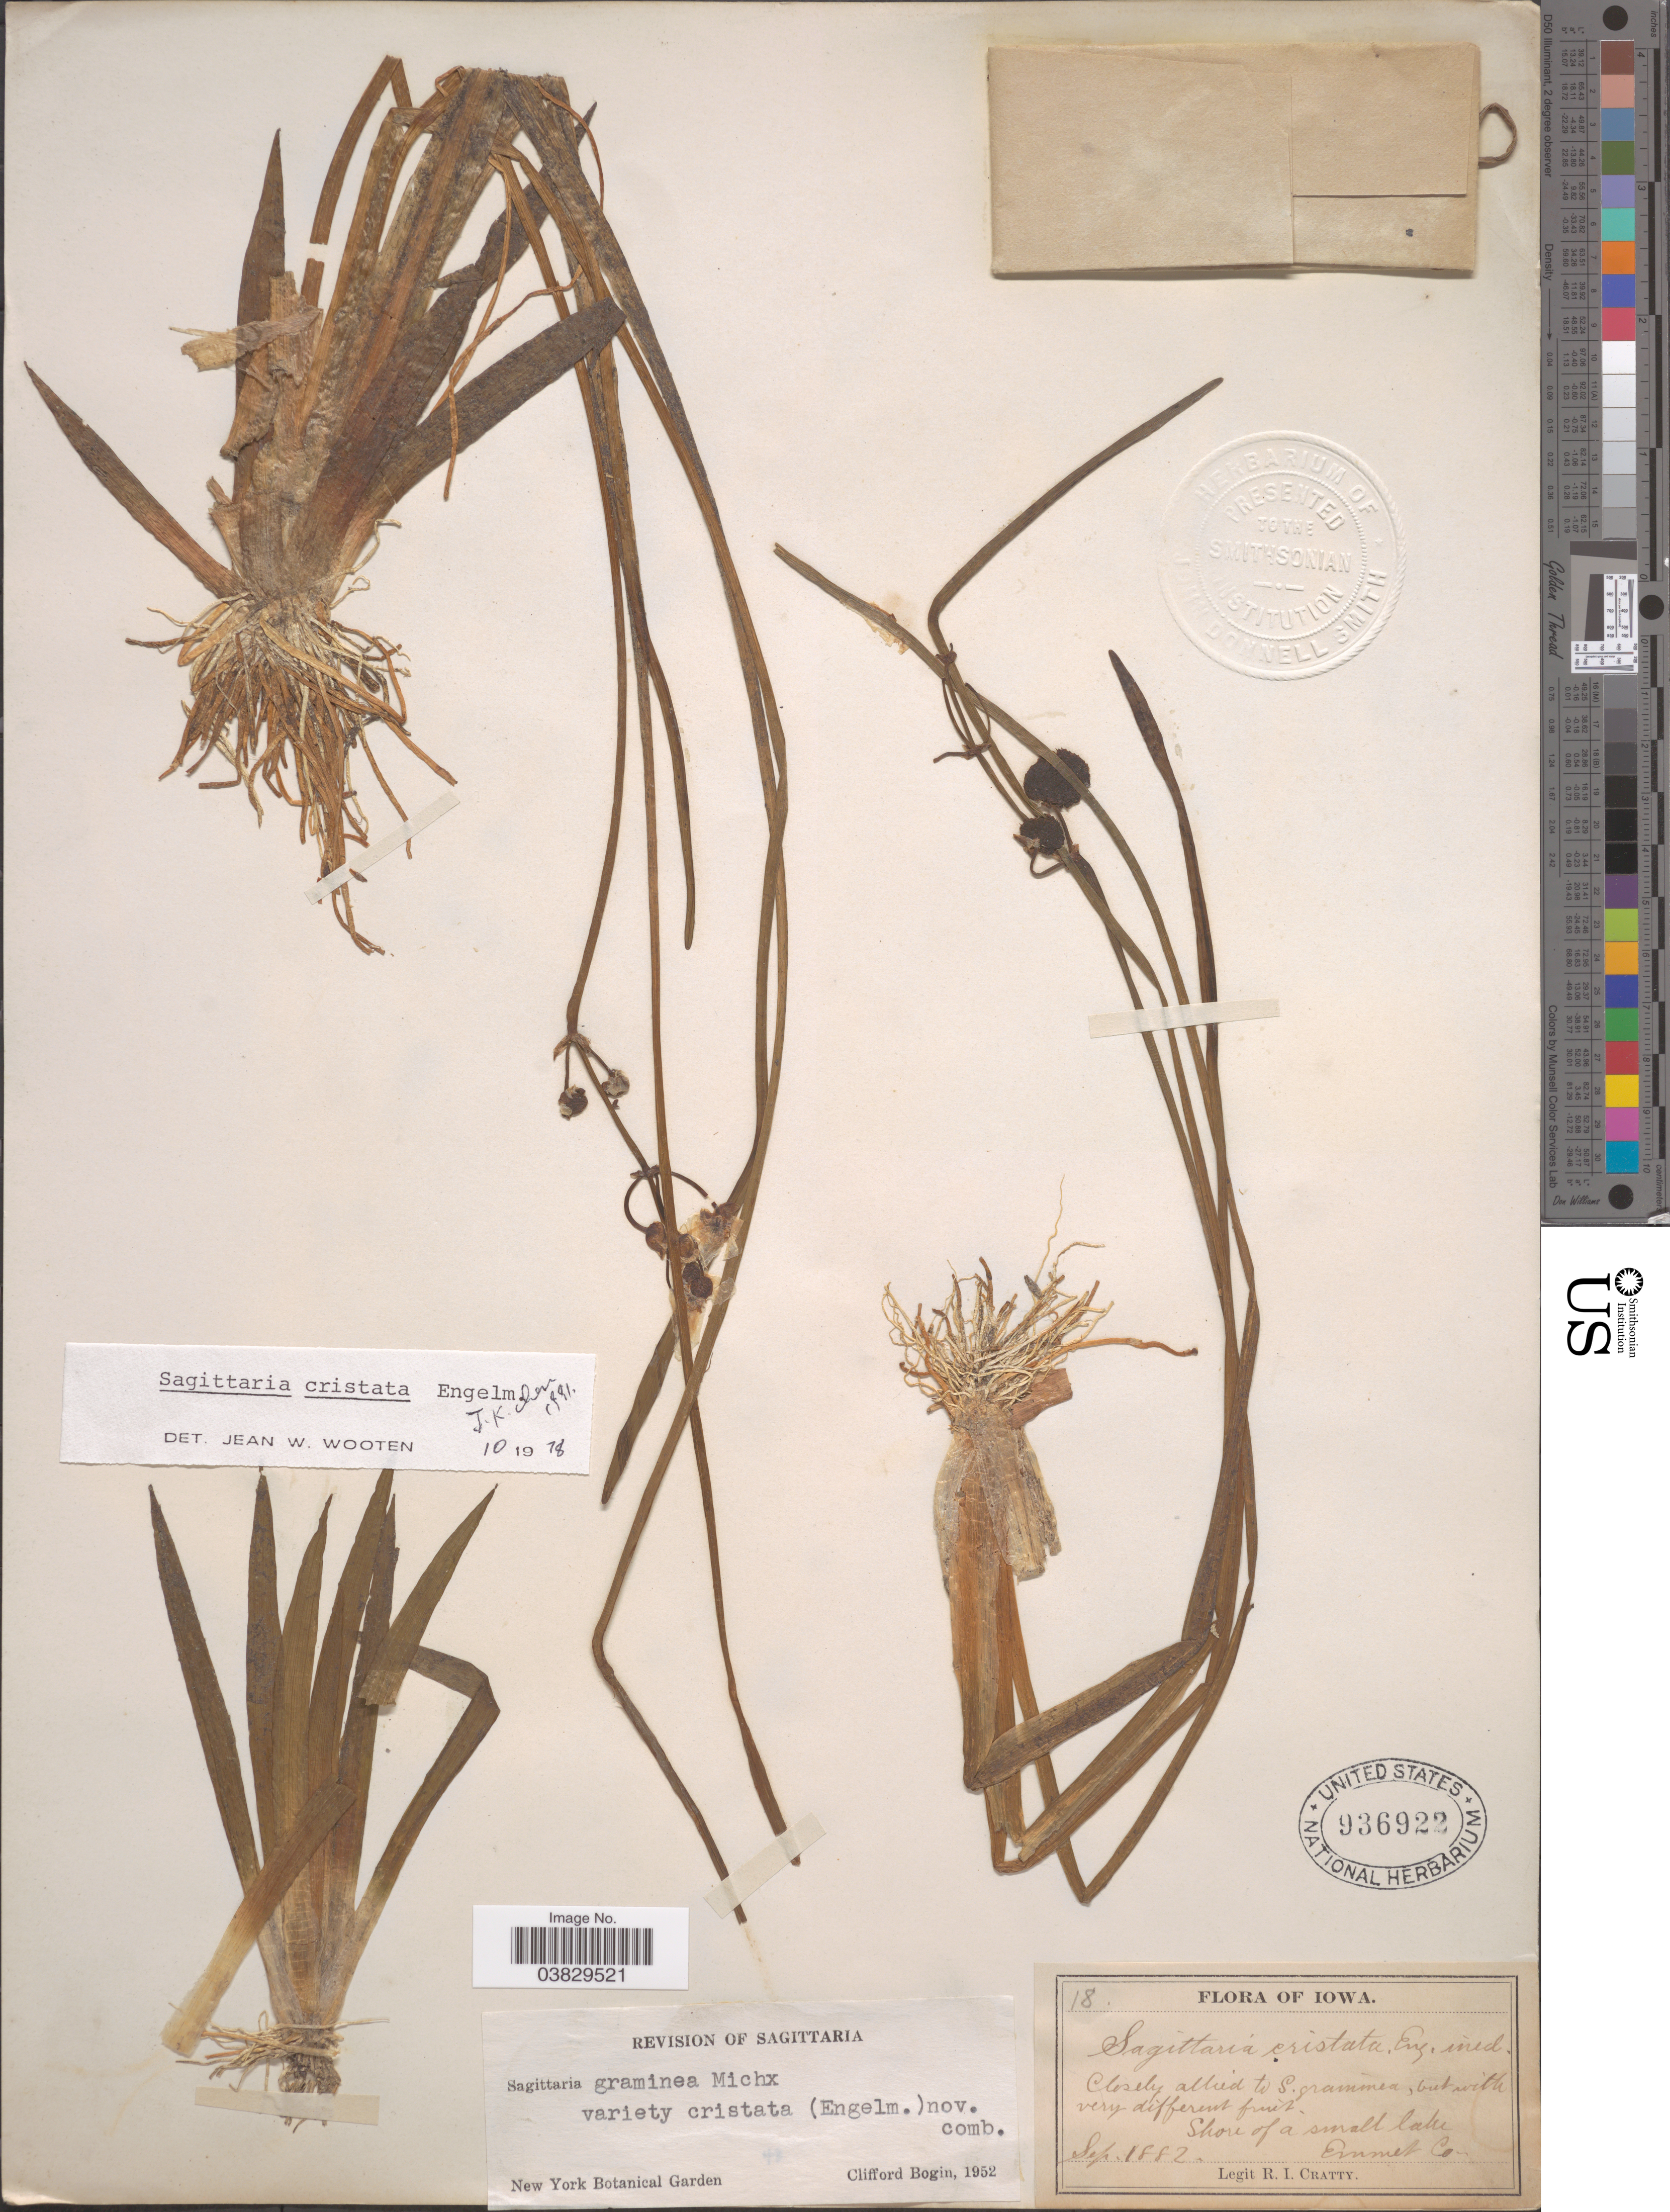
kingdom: Plantae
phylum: Tracheophyta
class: Liliopsida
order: Alismatales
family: Alismataceae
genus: Sagittaria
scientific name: Sagittaria cristata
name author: Engelm.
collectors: R. Cratty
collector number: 18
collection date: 1882-09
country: United States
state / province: Iowa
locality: Shore of a small lake, Emmet Co.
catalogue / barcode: US 936922